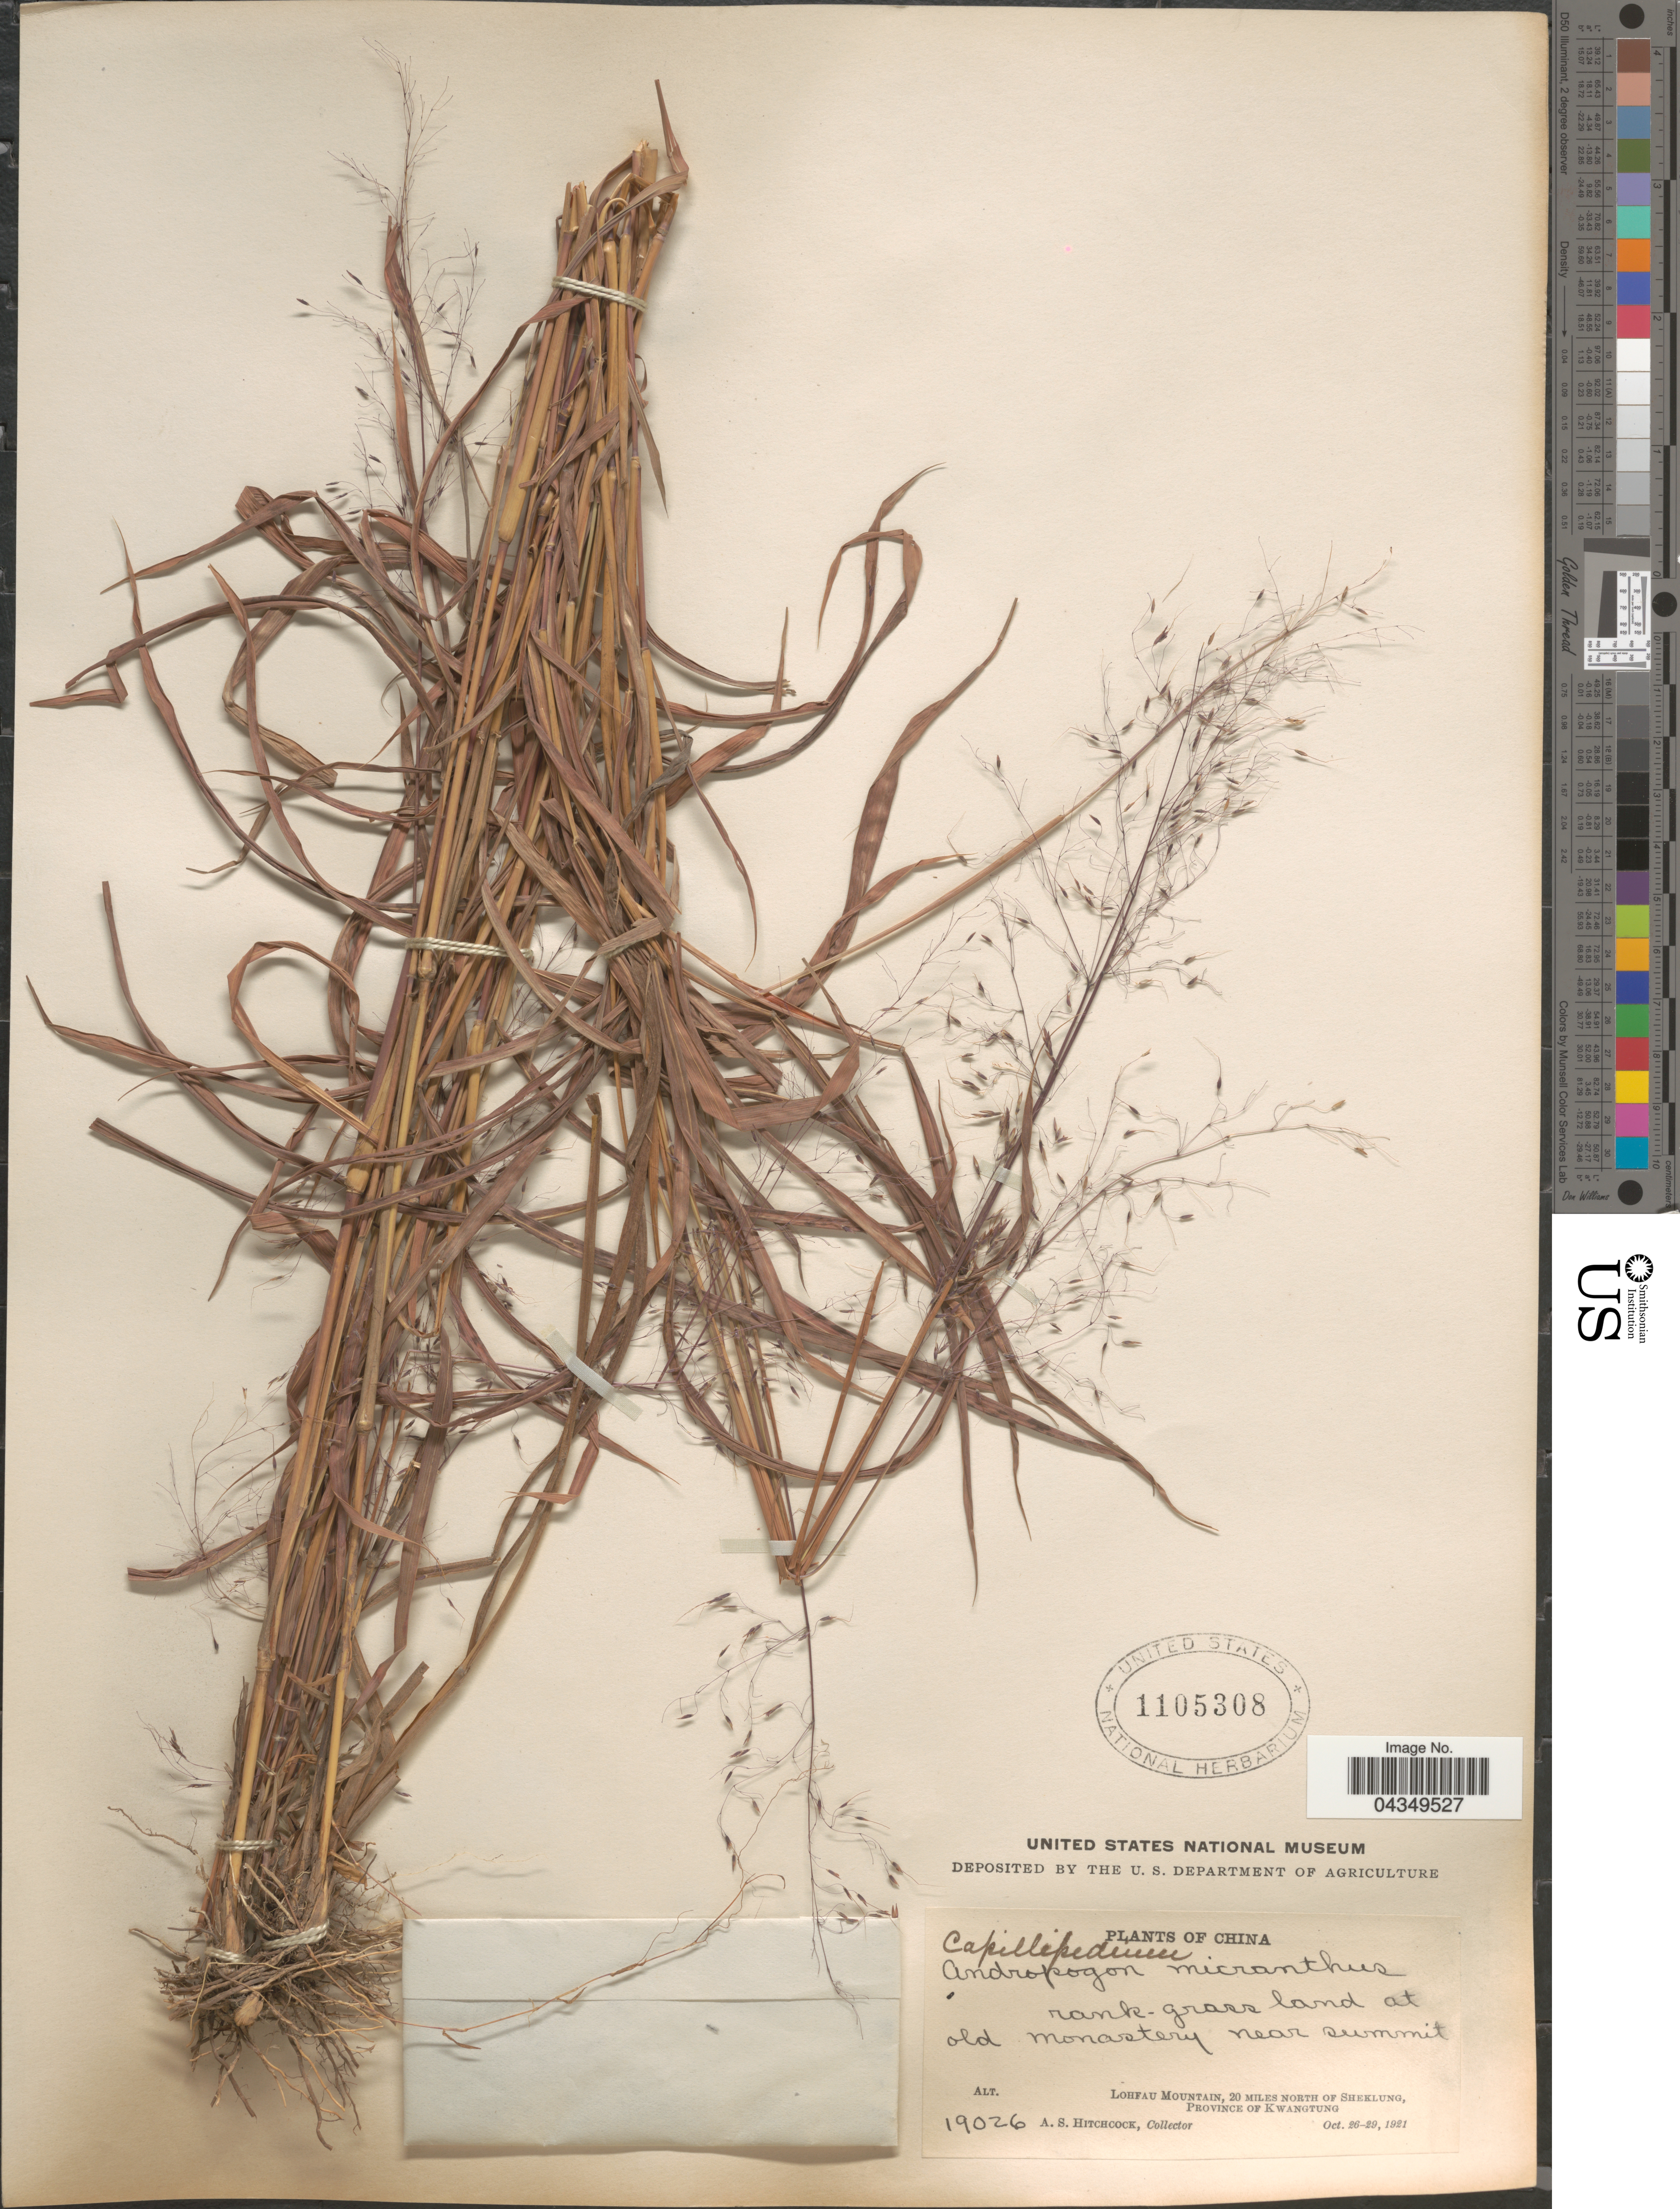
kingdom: Plantae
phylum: Tracheophyta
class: Liliopsida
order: Poales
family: Poaceae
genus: Capillipedium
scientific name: Capillipedium parviflorum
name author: (R. Br.) Stapf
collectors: A. S. Hitchcock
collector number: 19026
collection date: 1921-10-26/1921-10-29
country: China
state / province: Guangdong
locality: Rank-grass land at old monastery near summit. Lohfau Mountain, 20 miles north of Sheklung, Province of Kwangtung.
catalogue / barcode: US 1105308